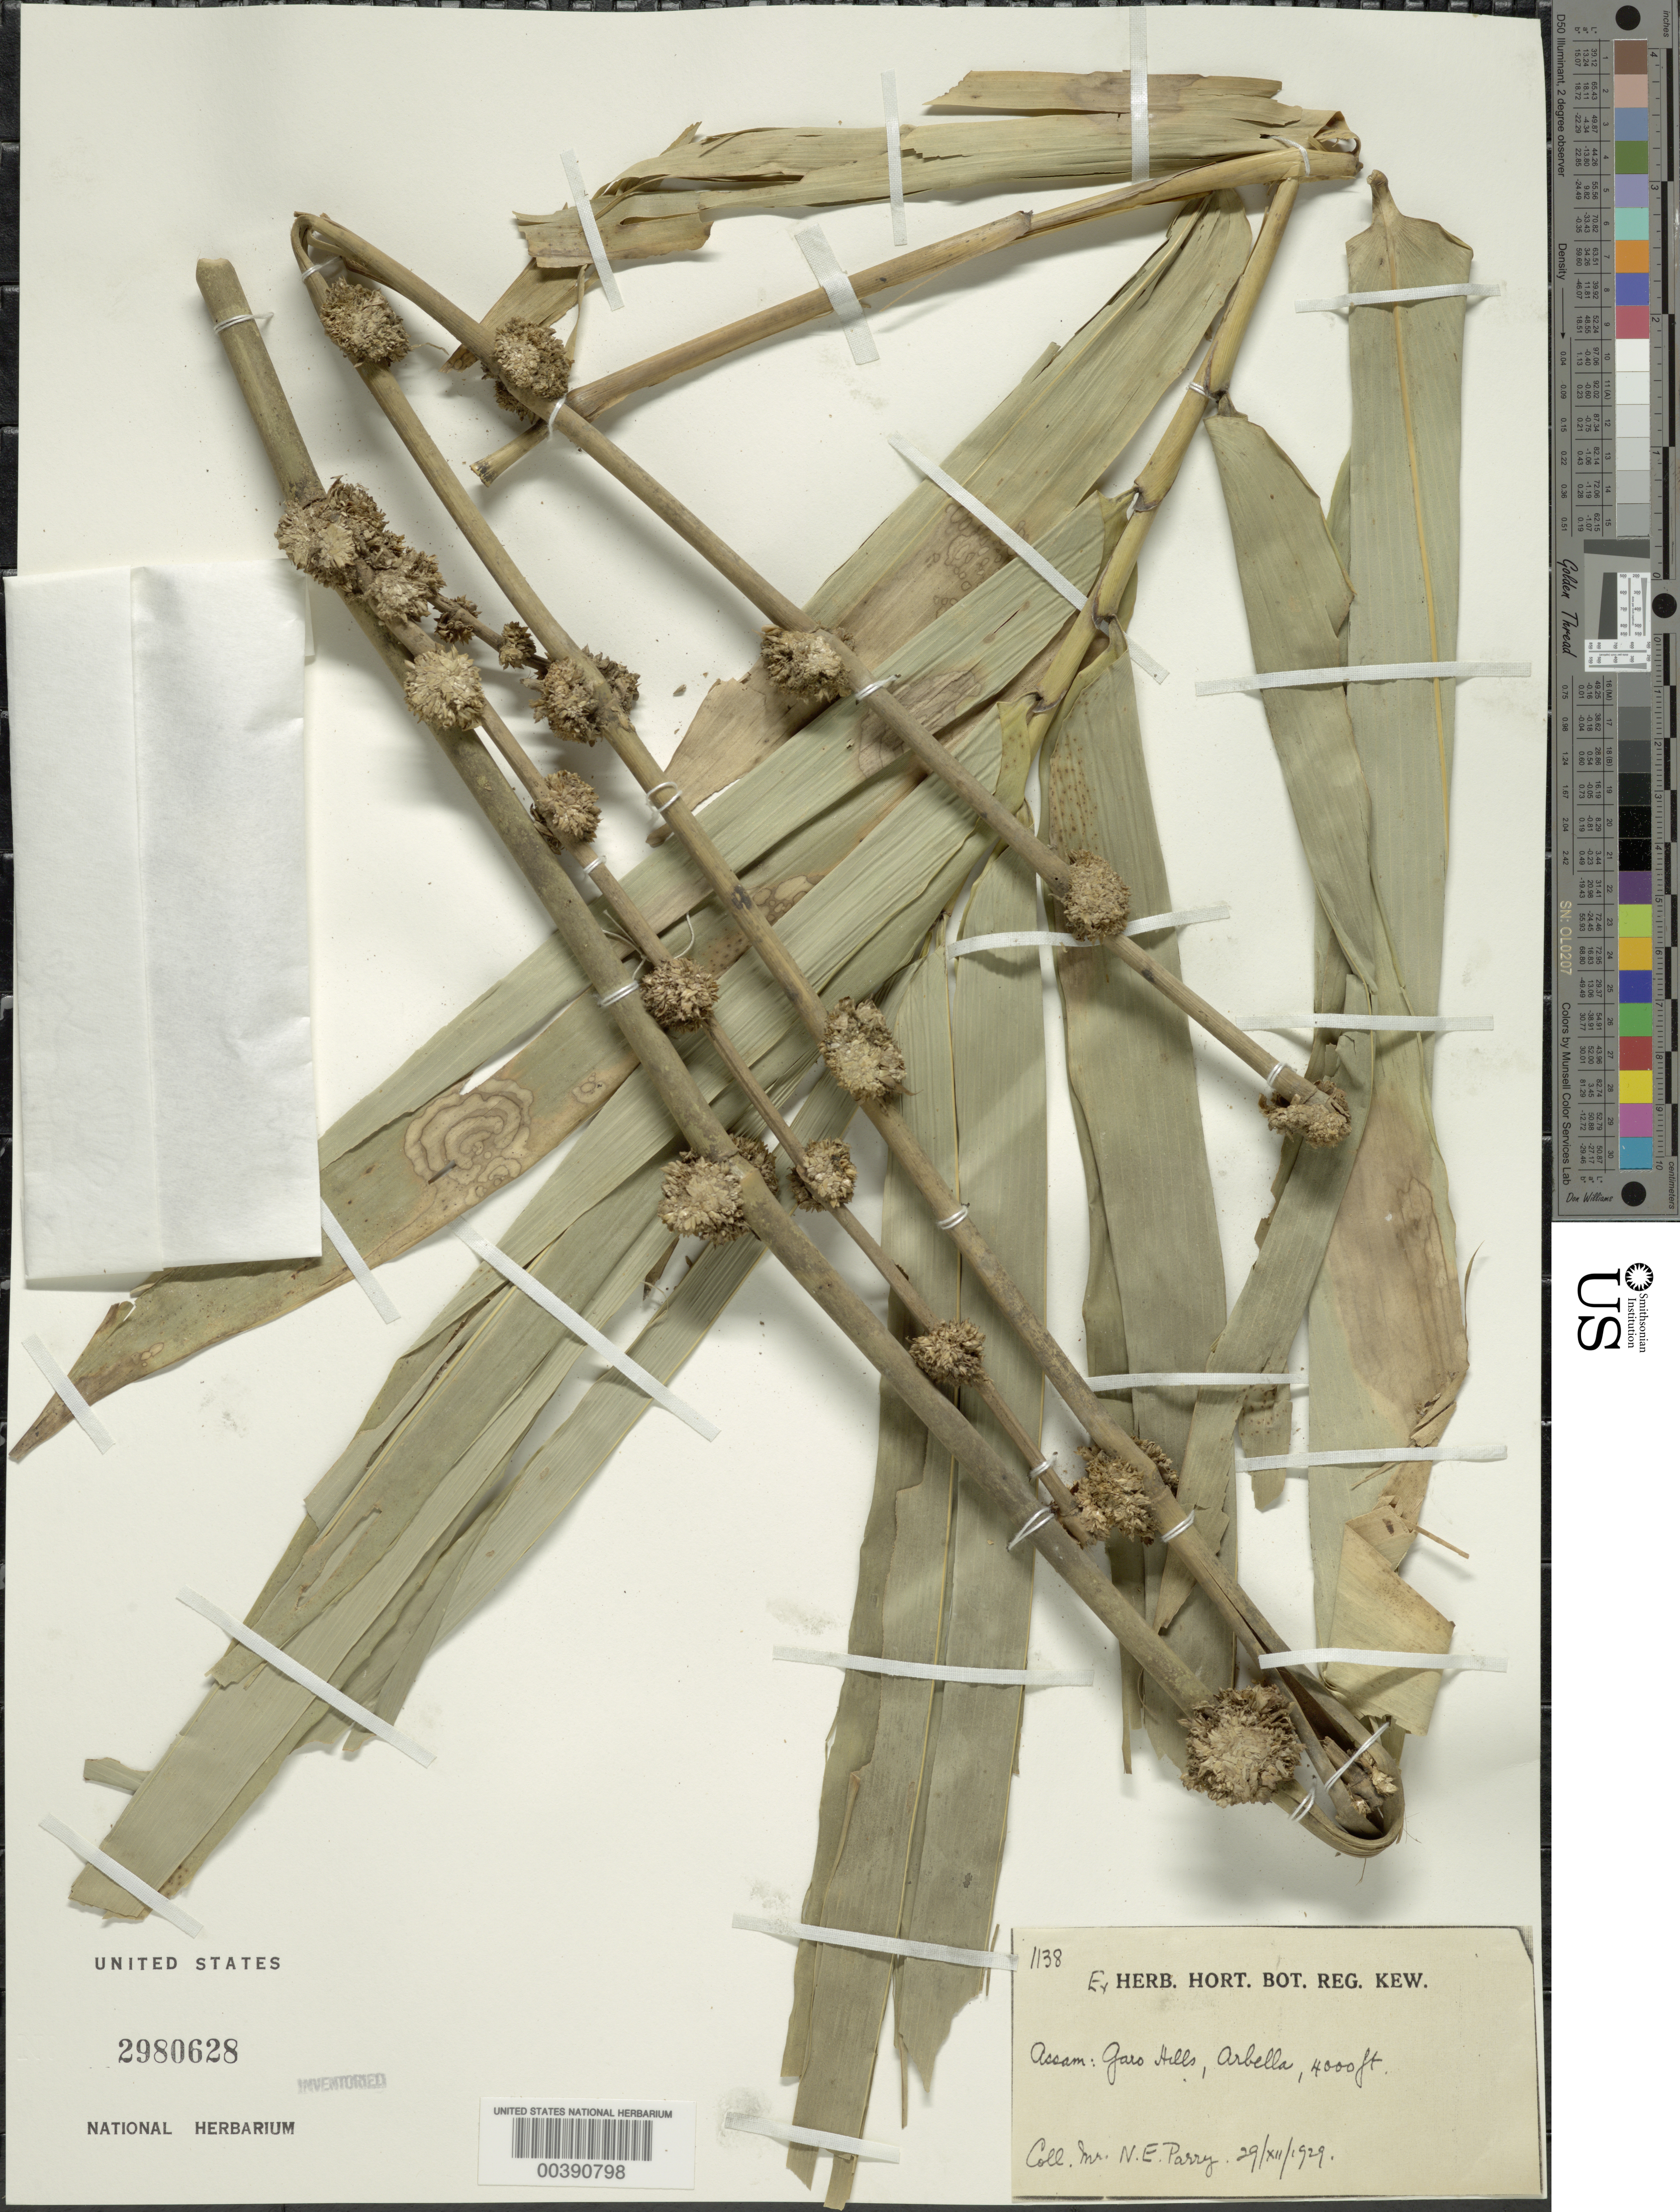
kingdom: Plantae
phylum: Tracheophyta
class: Liliopsida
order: Poales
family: Poaceae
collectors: N. Parry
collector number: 1138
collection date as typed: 29 Dec 1929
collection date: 1929-12-29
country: India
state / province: Meghalaya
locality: Assam: Garo Hills, Arbella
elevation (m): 1220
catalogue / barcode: US 2980628